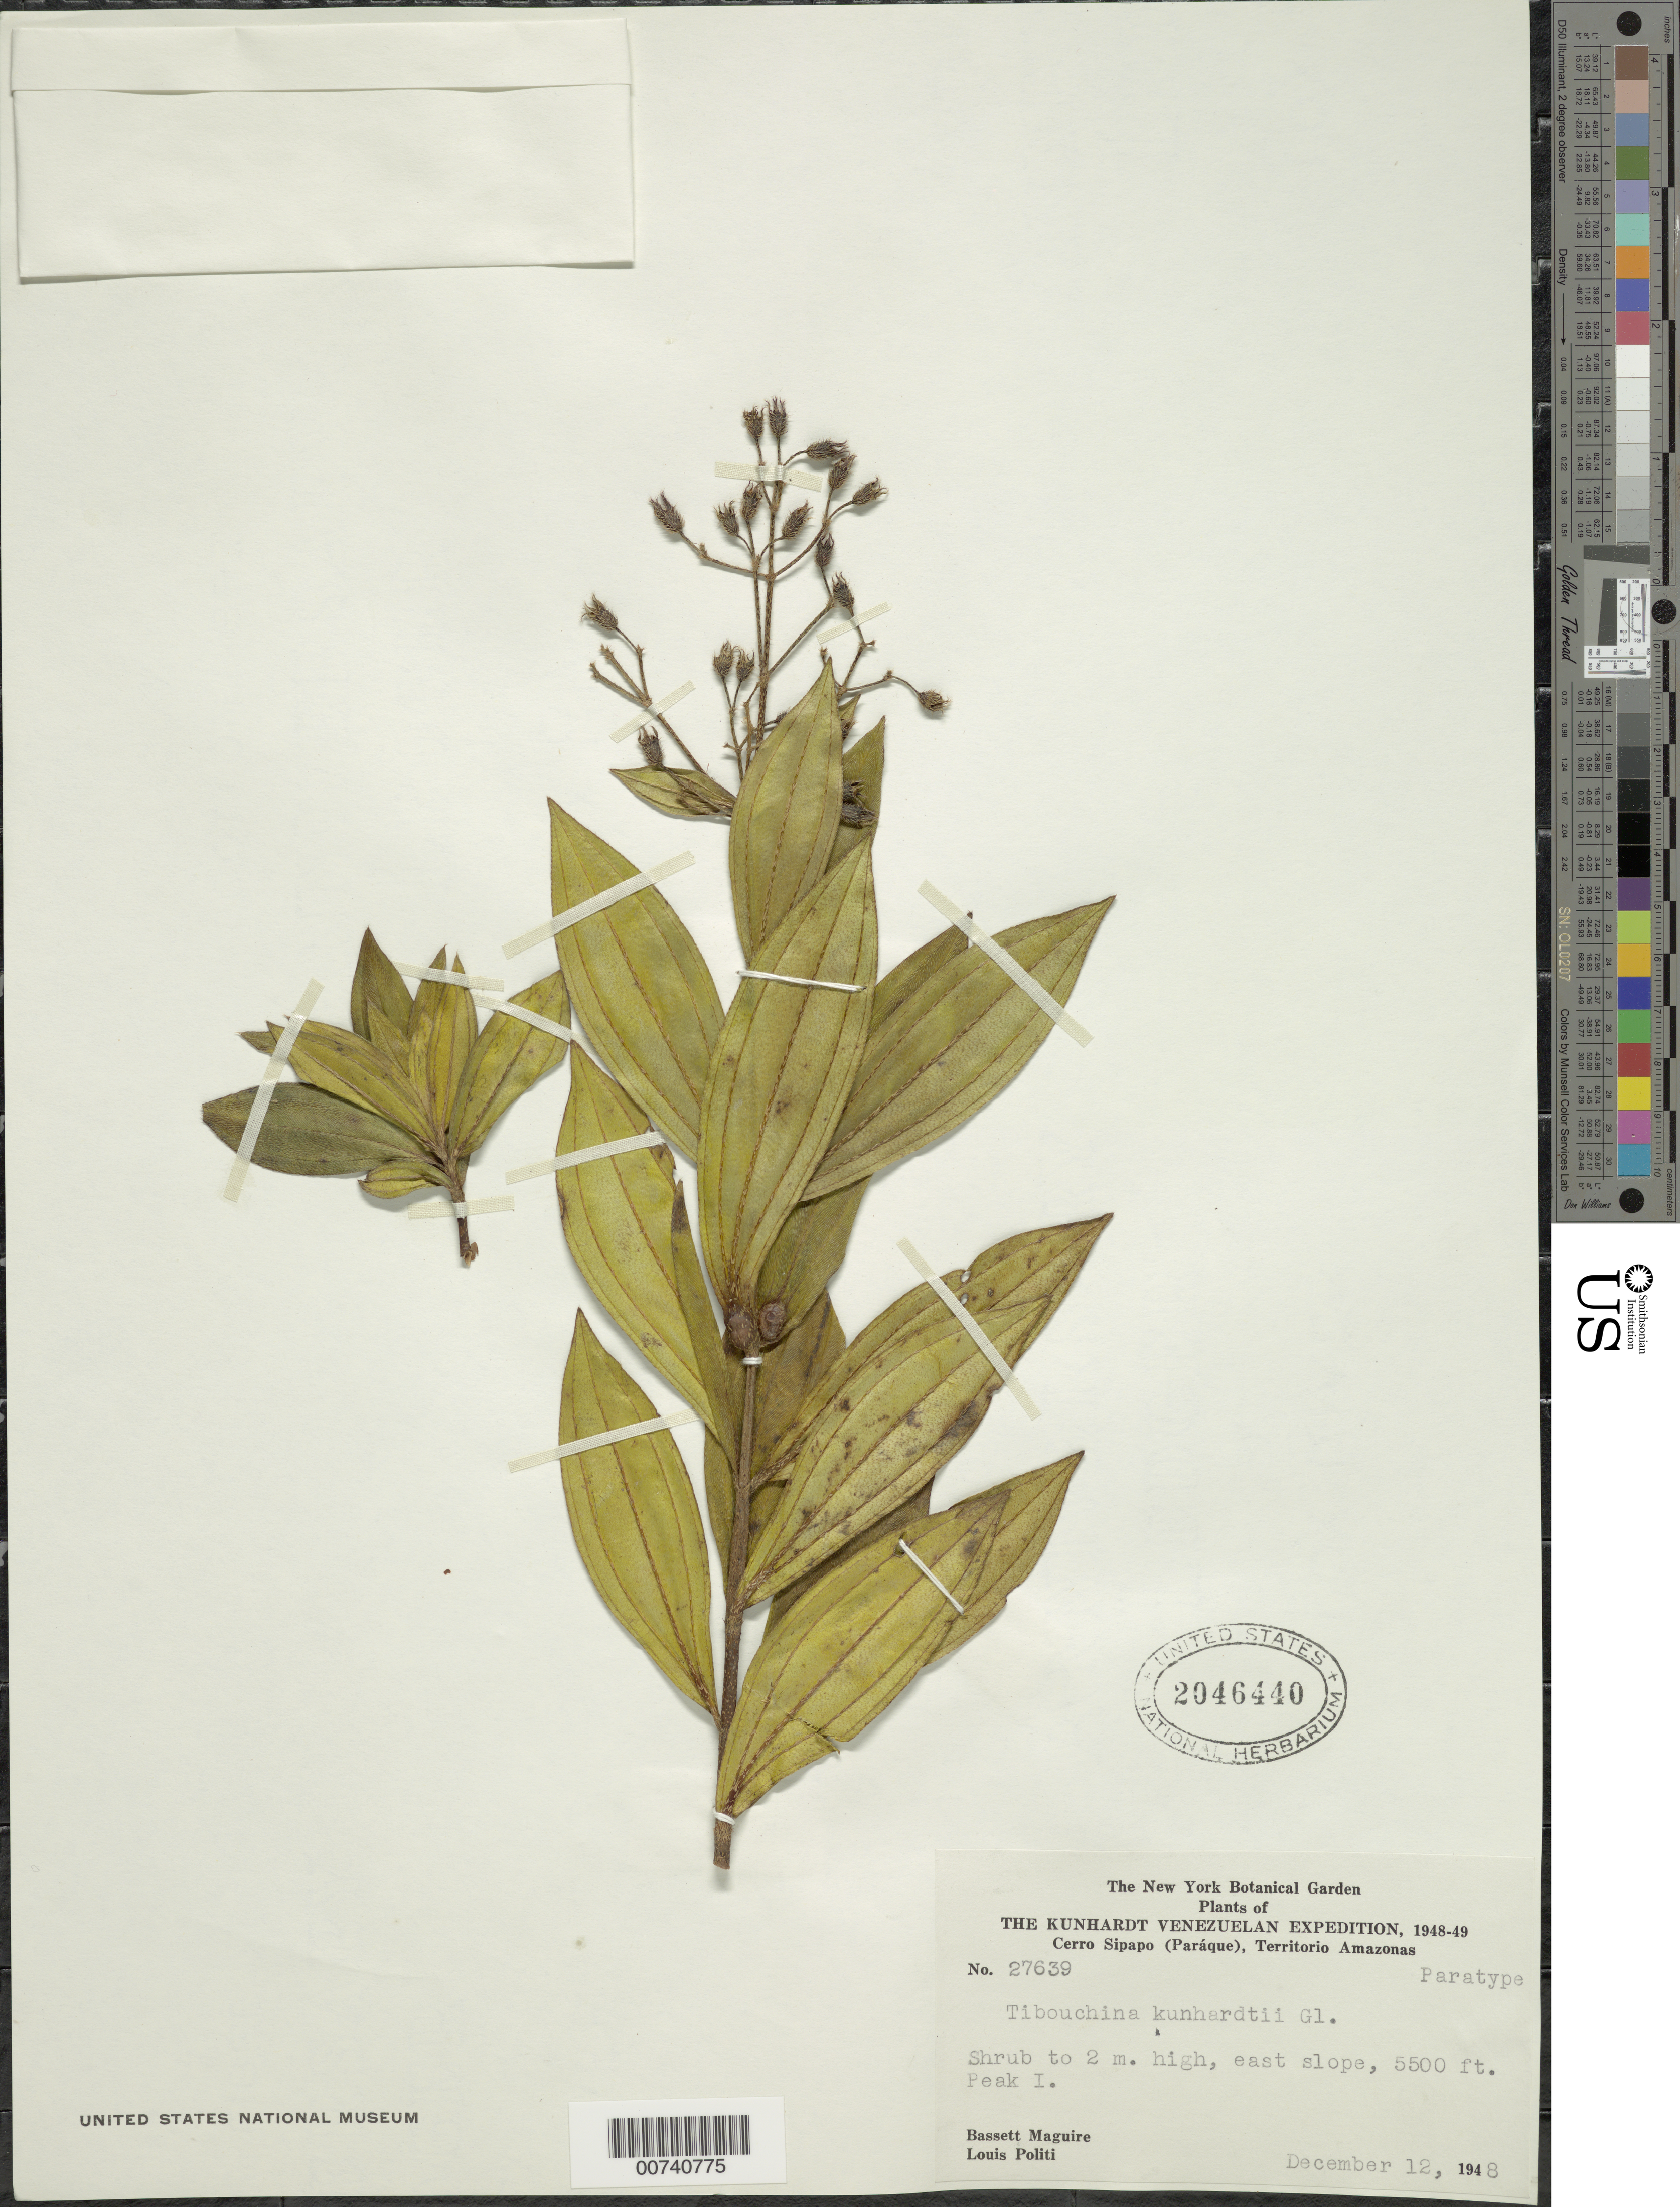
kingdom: Plantae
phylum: Tracheophyta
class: Magnoliopsida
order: Myrtales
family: Melastomataceae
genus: Chaetogastra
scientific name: Chaetogastra kunhardtii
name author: (Gleason) P.J.F. Guim. & Michelang.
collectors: B. Maguire & L. Politi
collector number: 27639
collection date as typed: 12-Dec-48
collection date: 1948-12-12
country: Venezuela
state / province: Amazonas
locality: Cerro Sipapo (Paráque), North Peak I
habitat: East slope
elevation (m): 1676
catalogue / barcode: US 2046440